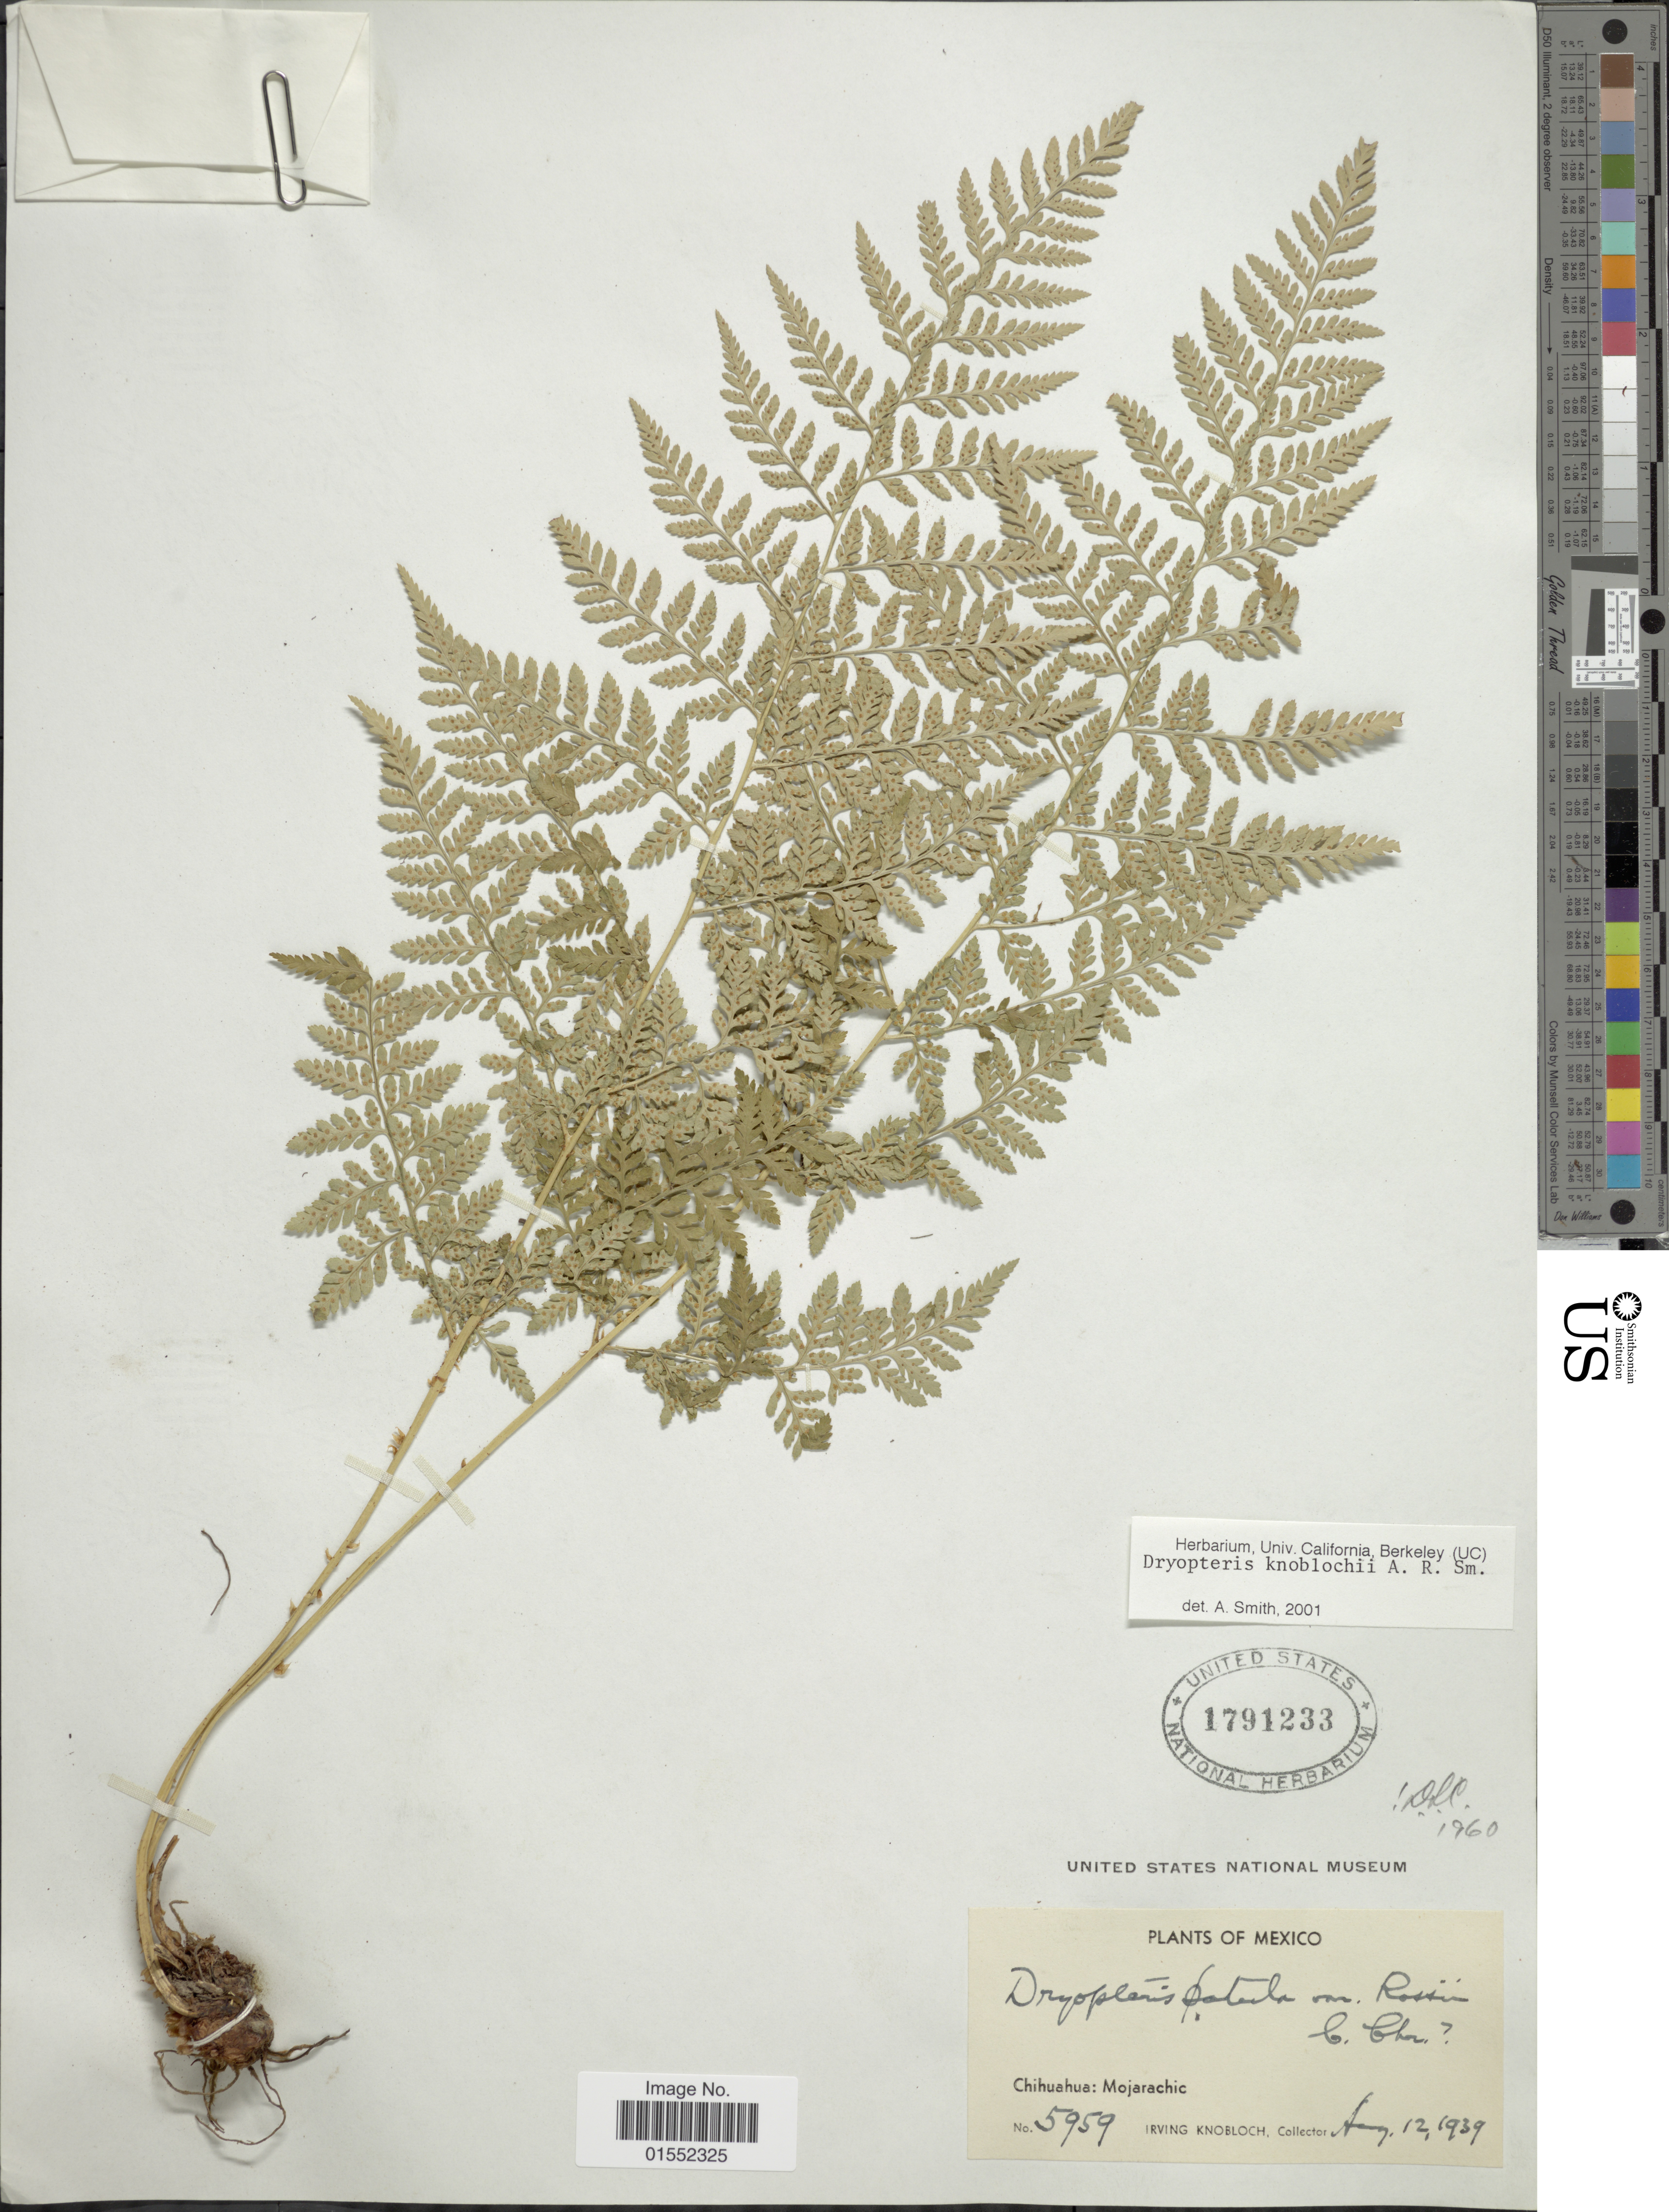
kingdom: Plantae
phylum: Tracheophyta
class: Polypodiopsida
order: Polypodiales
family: Dryopteridaceae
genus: Dryopteris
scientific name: Dryopteris knoblochii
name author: A.R. Sm.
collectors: I. W. Knobloch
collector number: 5959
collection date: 1939-08-12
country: Mexico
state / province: Chihuahua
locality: Mojarachic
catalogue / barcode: US 1791233